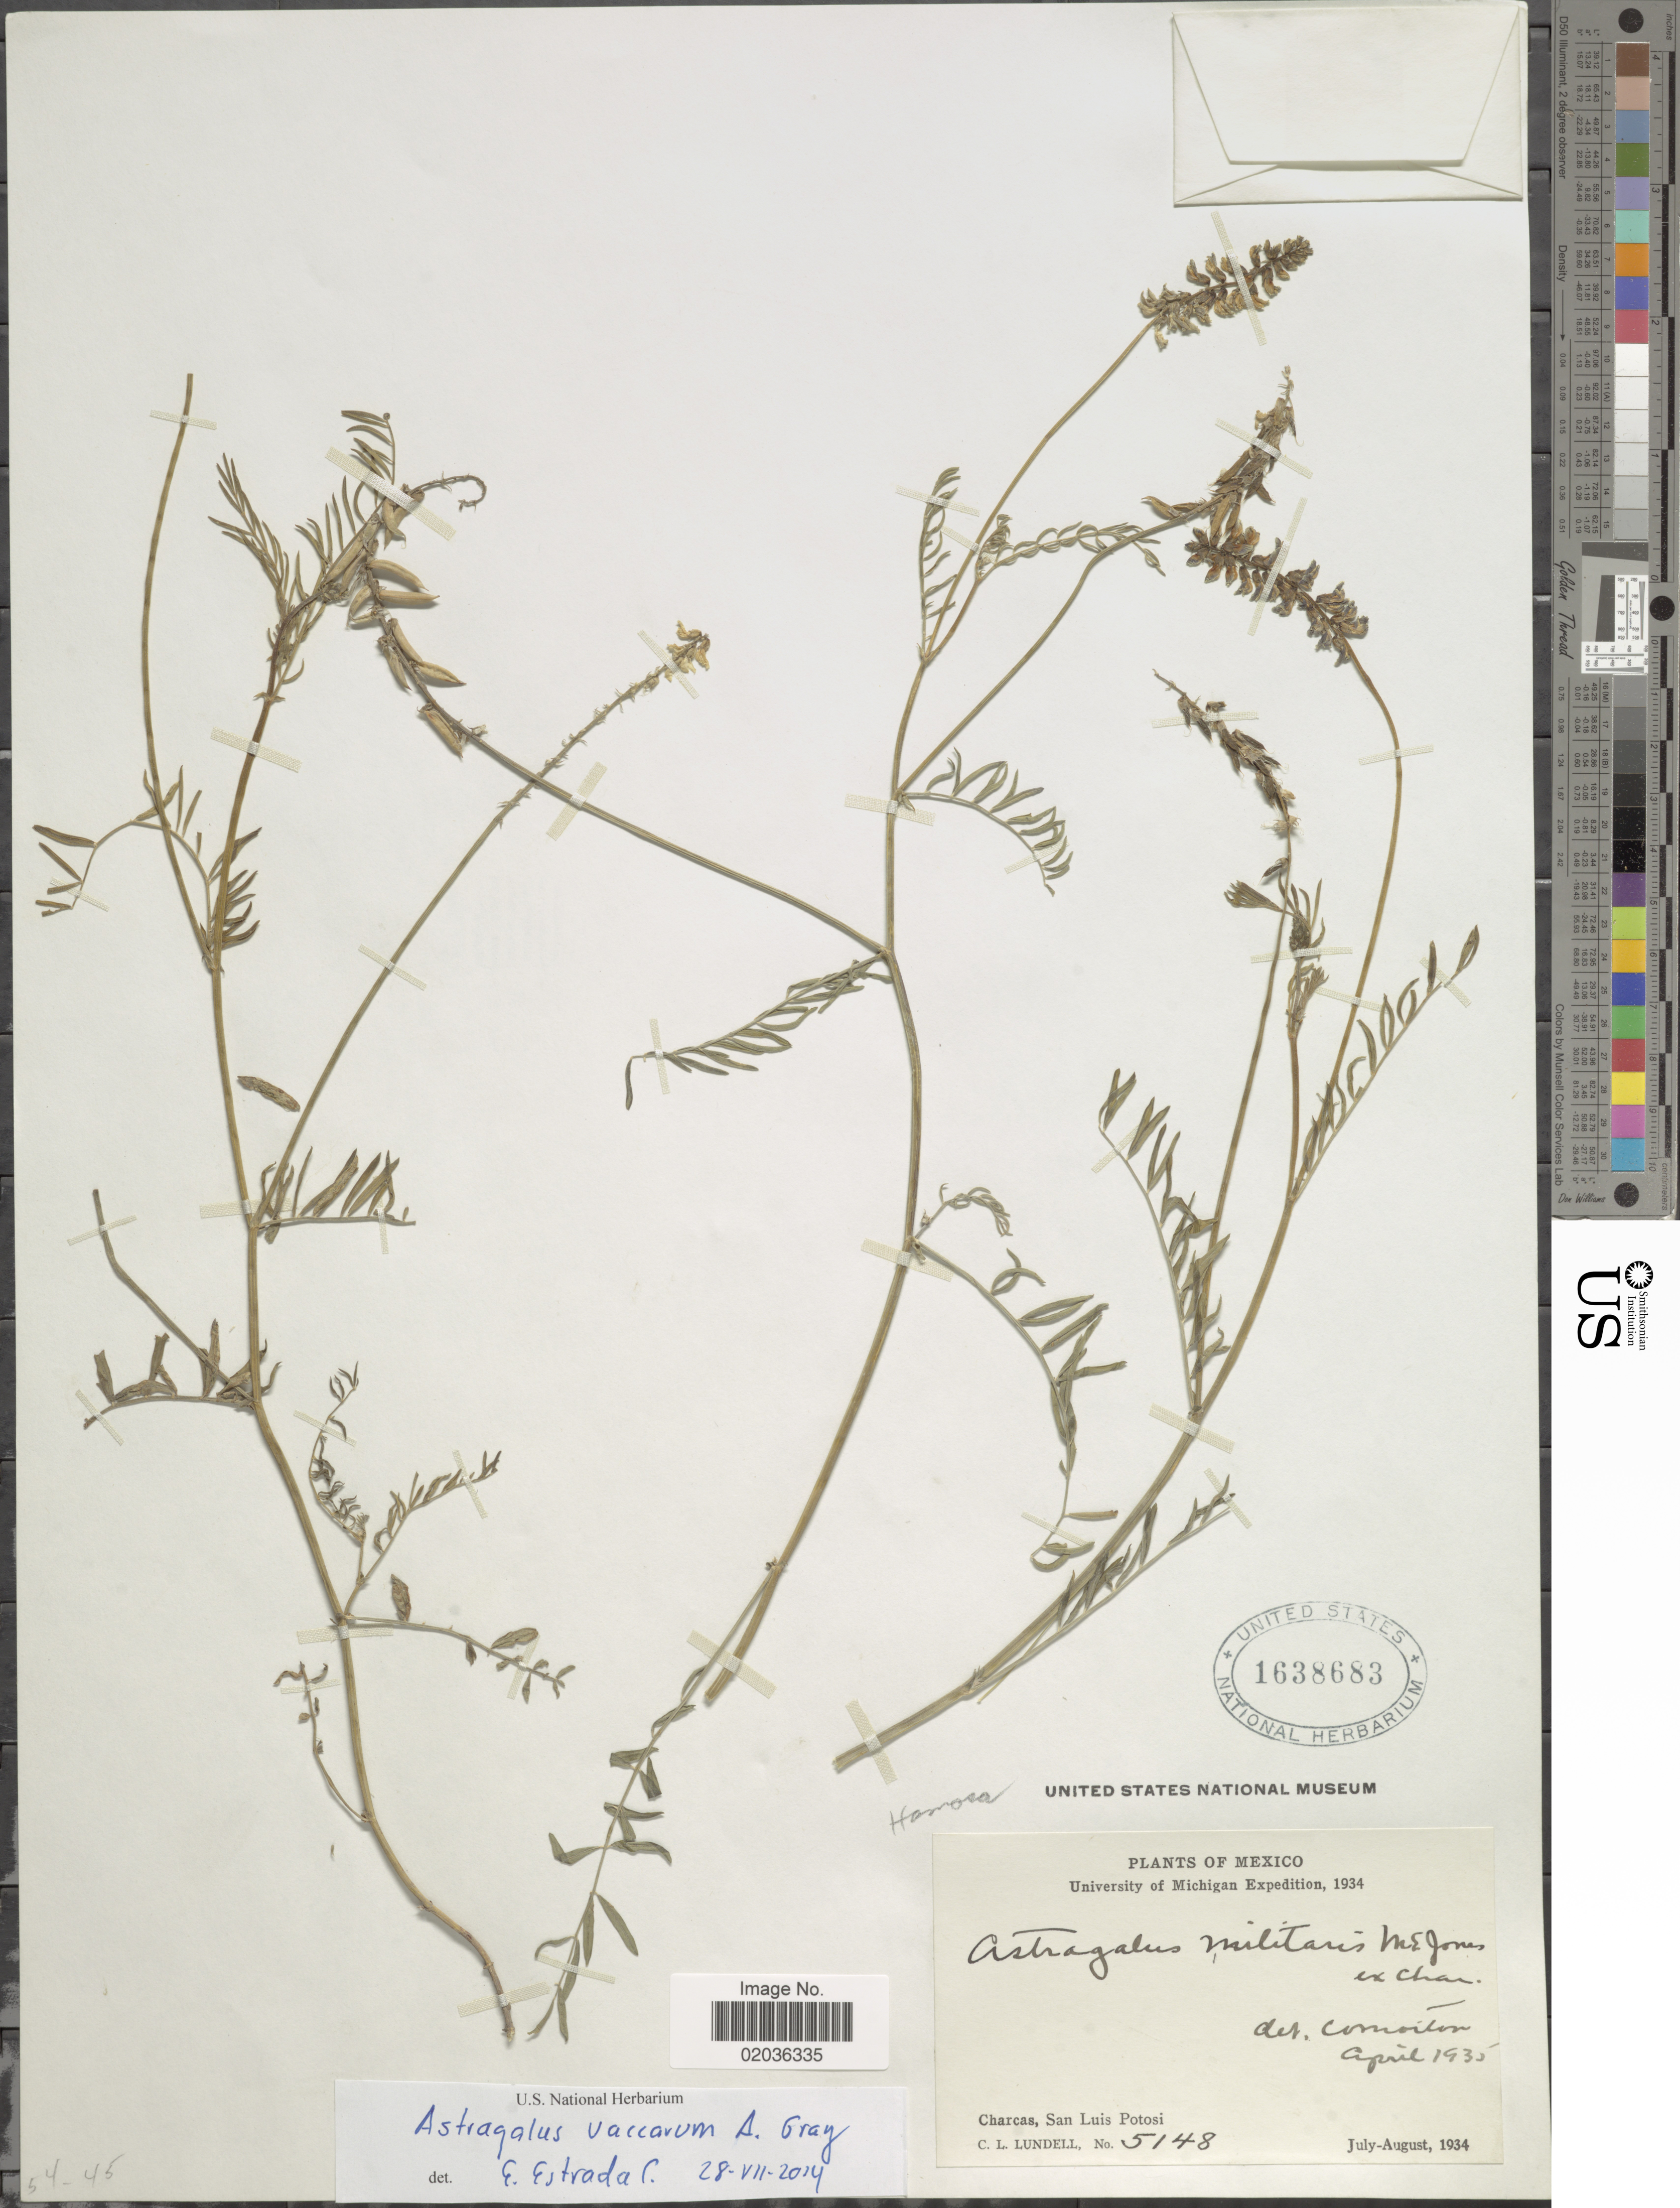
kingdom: Plantae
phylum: Tracheophyta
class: Magnoliopsida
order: Fabales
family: Fabaceae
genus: Astragalus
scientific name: Astragalus vaccarum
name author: A. Gray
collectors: C. L. Lundell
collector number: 5148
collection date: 1934-07/1934-08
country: Mexico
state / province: San Luis Potosí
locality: Charcas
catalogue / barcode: US 1638683